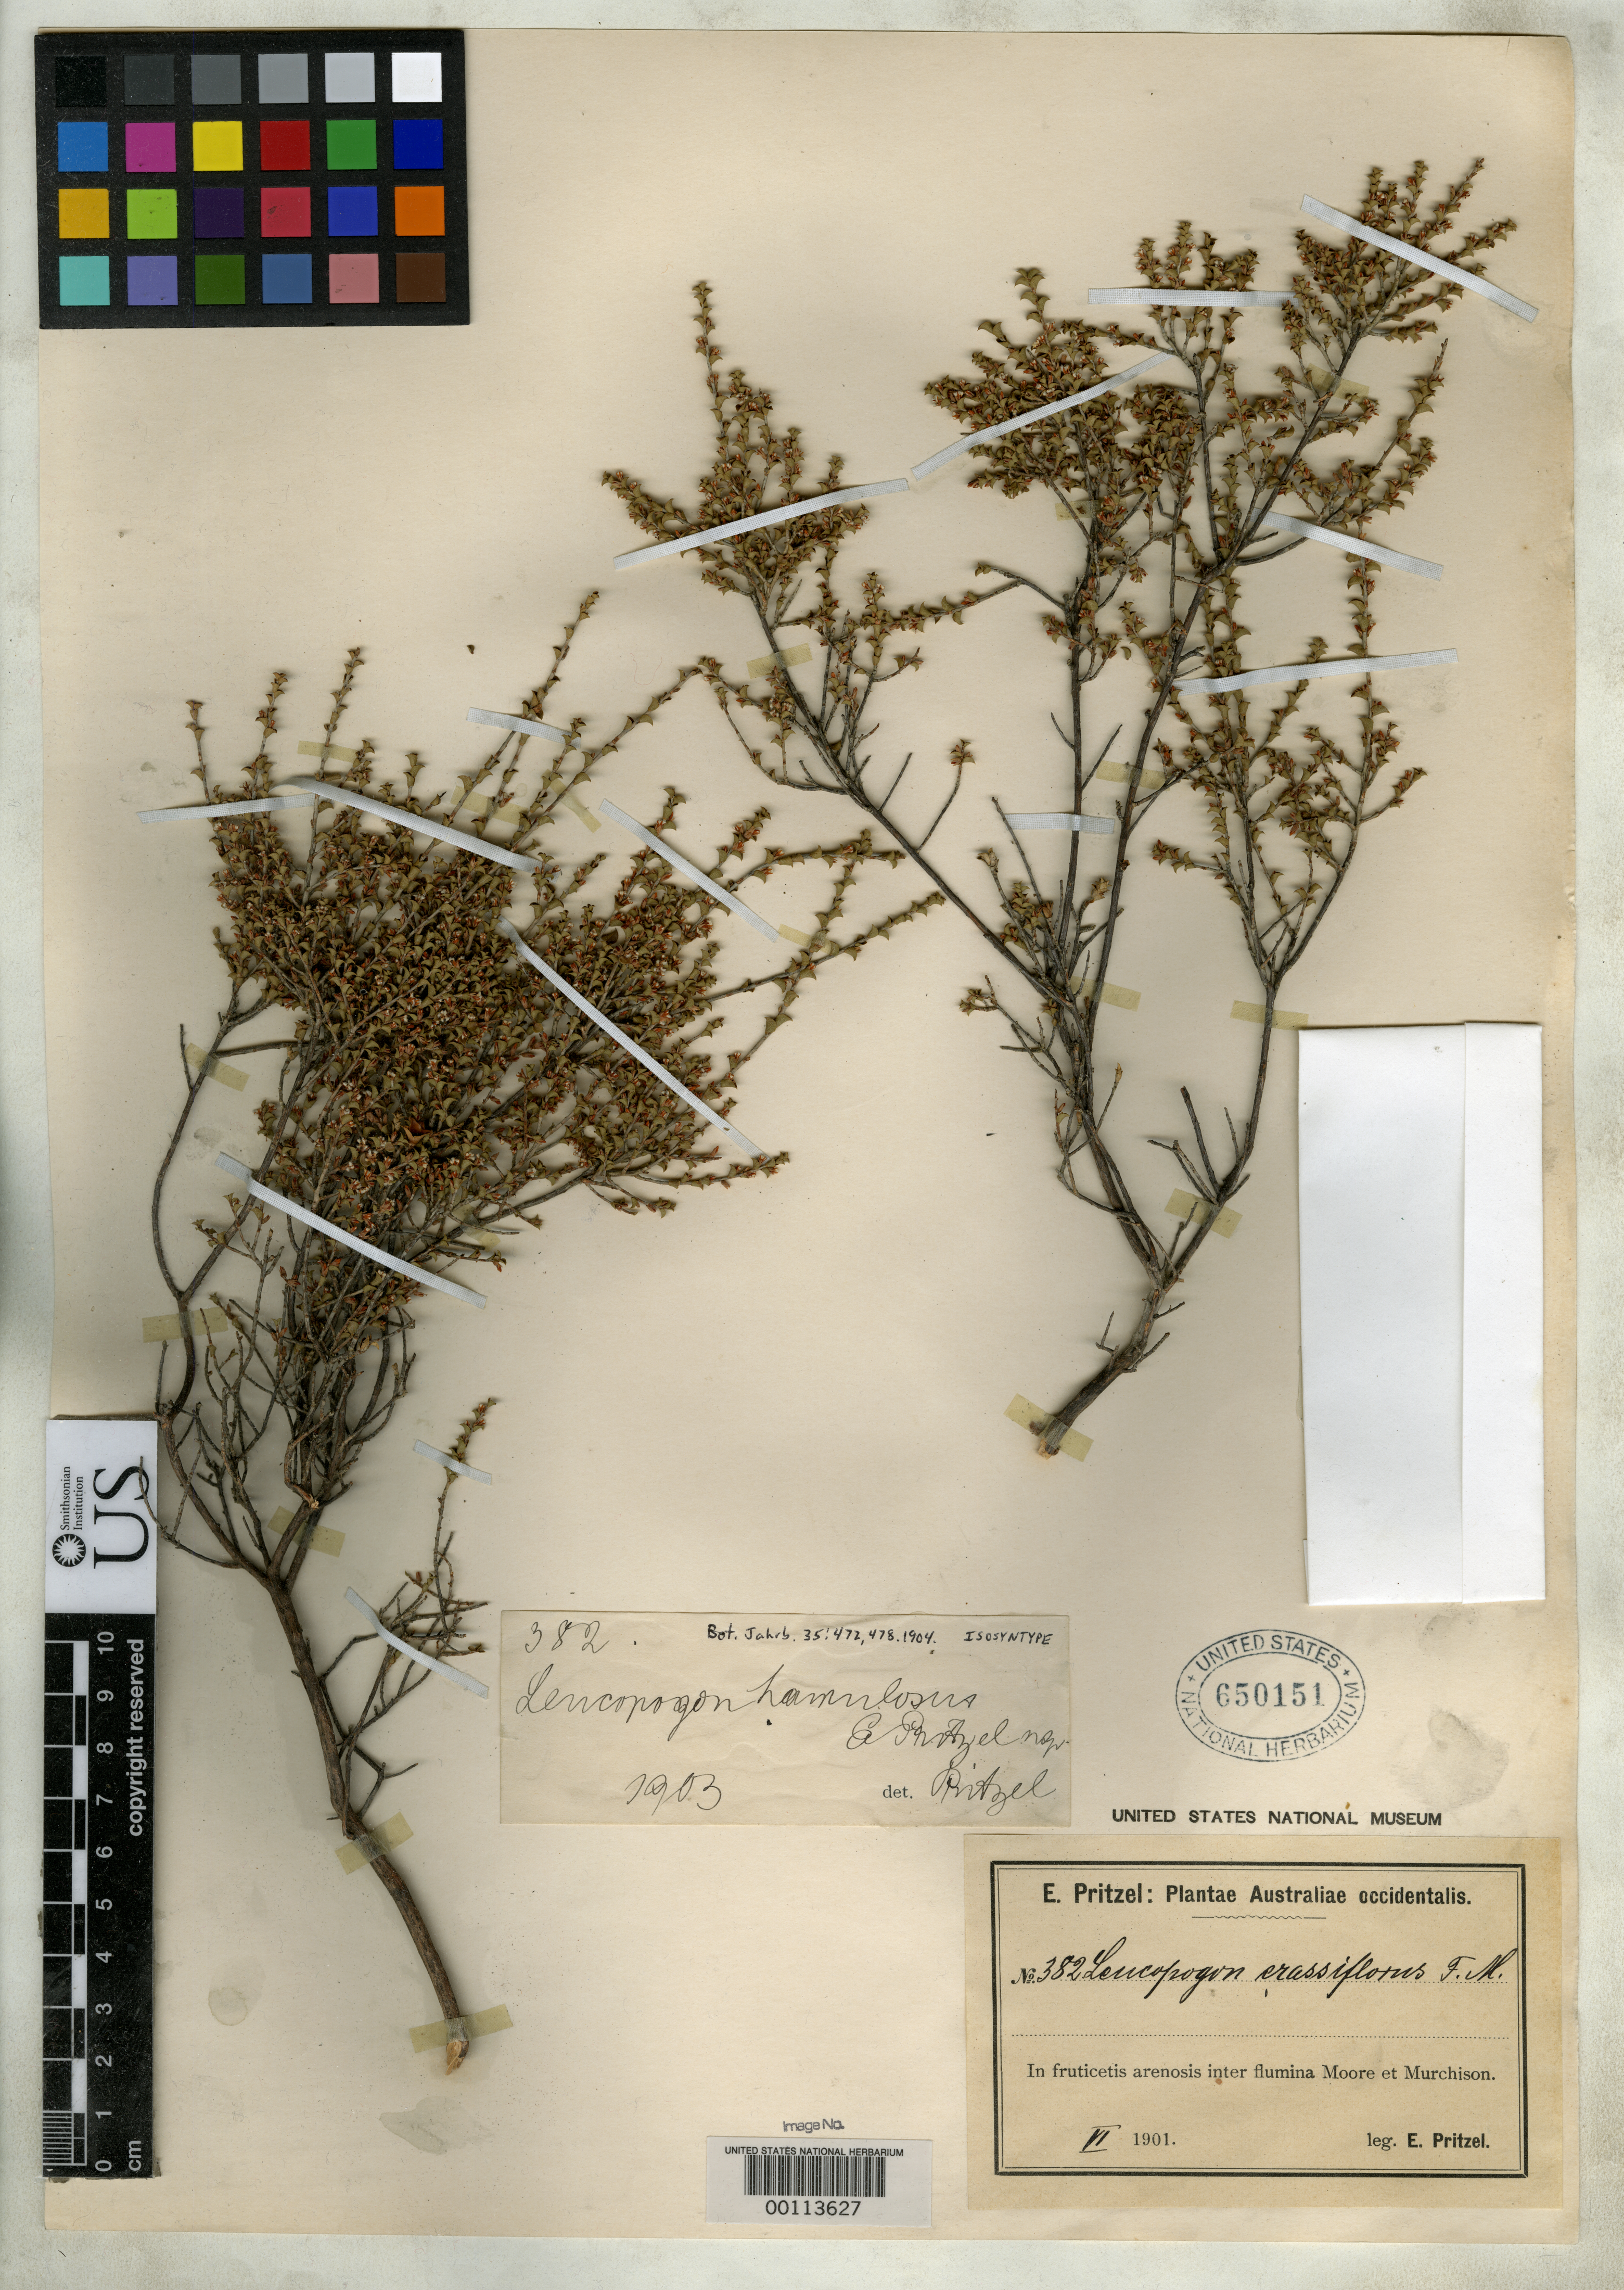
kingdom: Plantae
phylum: Tracheophyta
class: Magnoliopsida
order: Ericales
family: Ericaceae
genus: Leucopogon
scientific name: Leucopogon hamulosus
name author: E. Pritz.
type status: Isosyntype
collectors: E. G. Pritzel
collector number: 382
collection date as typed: Jun 1901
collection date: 1901-06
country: Australia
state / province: Western Australia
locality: Between Moore & Muchison rivers.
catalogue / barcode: US 650151